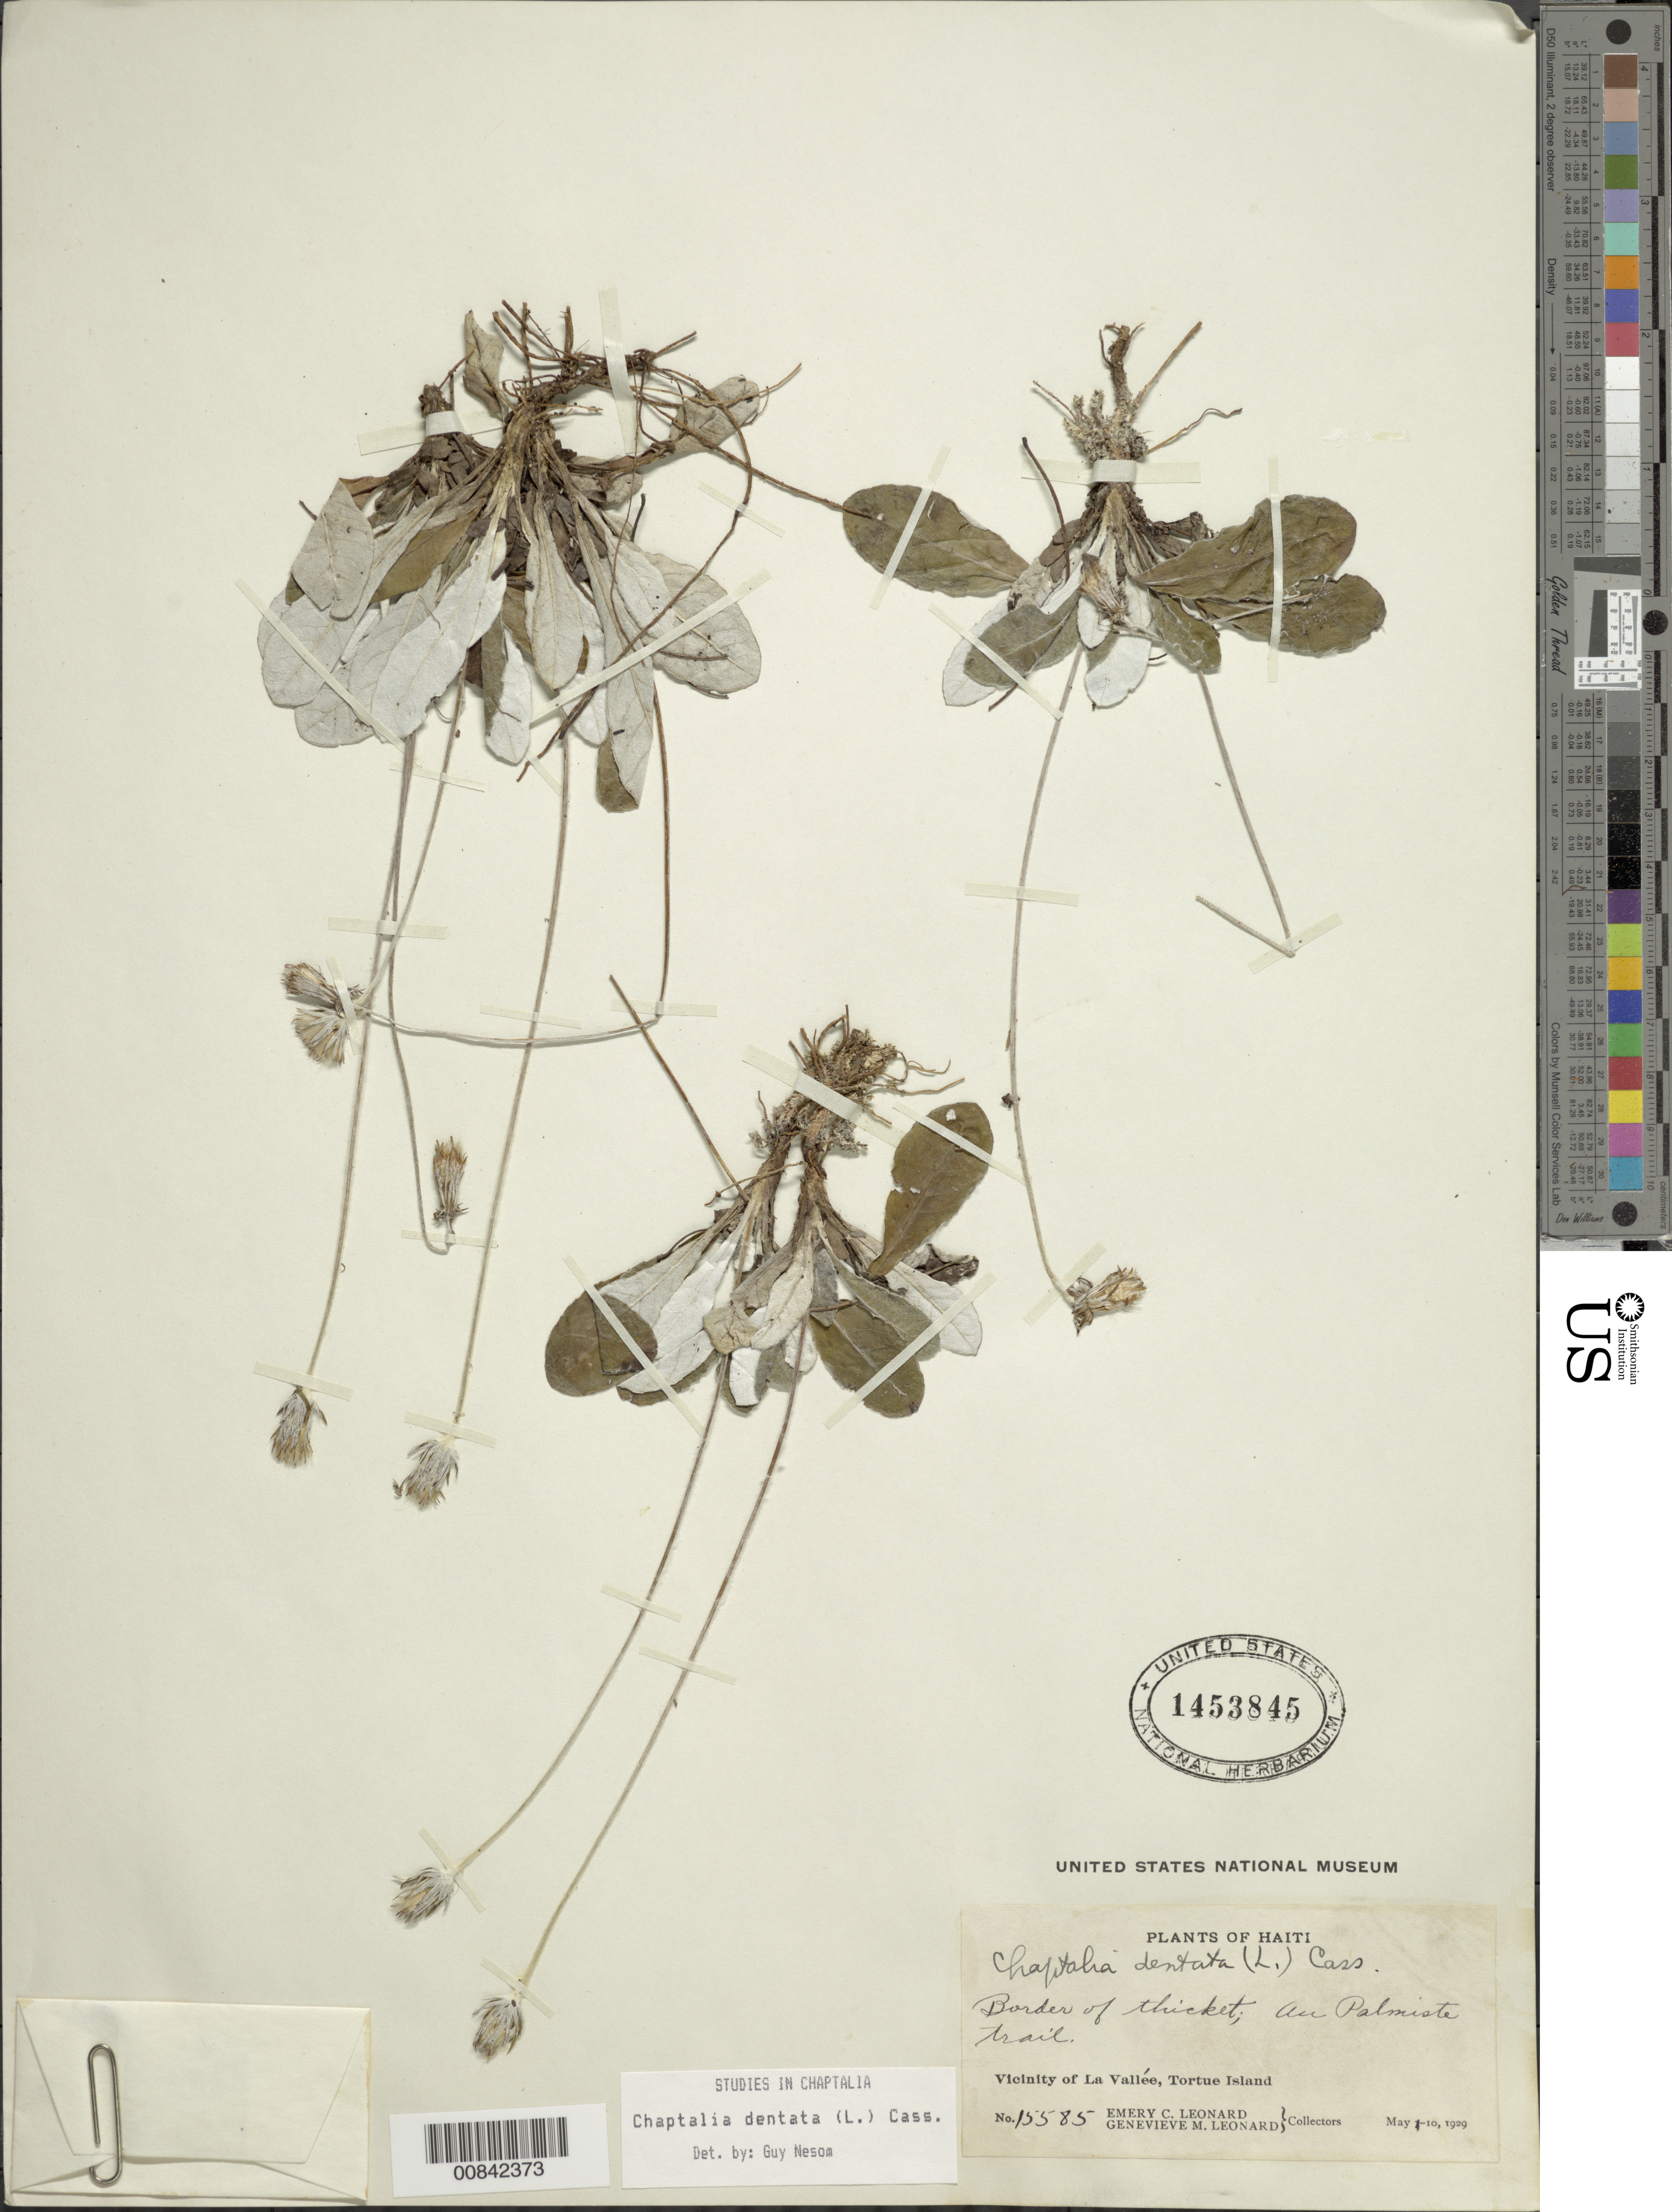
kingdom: Plantae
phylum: Tracheophyta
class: Magnoliopsida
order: Asterales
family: Asteraceae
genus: Chaptalia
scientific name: Chaptalia dentata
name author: (L.) Cass.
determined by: Nesom, Guy L.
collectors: E. C. Leonard & G. M. Leonard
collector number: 15585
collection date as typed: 10 May 1929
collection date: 1929-05-10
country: Haiti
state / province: Nord-Ouest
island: Île de la Tortue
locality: Vicinity of La Vallée, Au Palniste trail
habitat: Border of thicket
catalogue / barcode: US 1453845